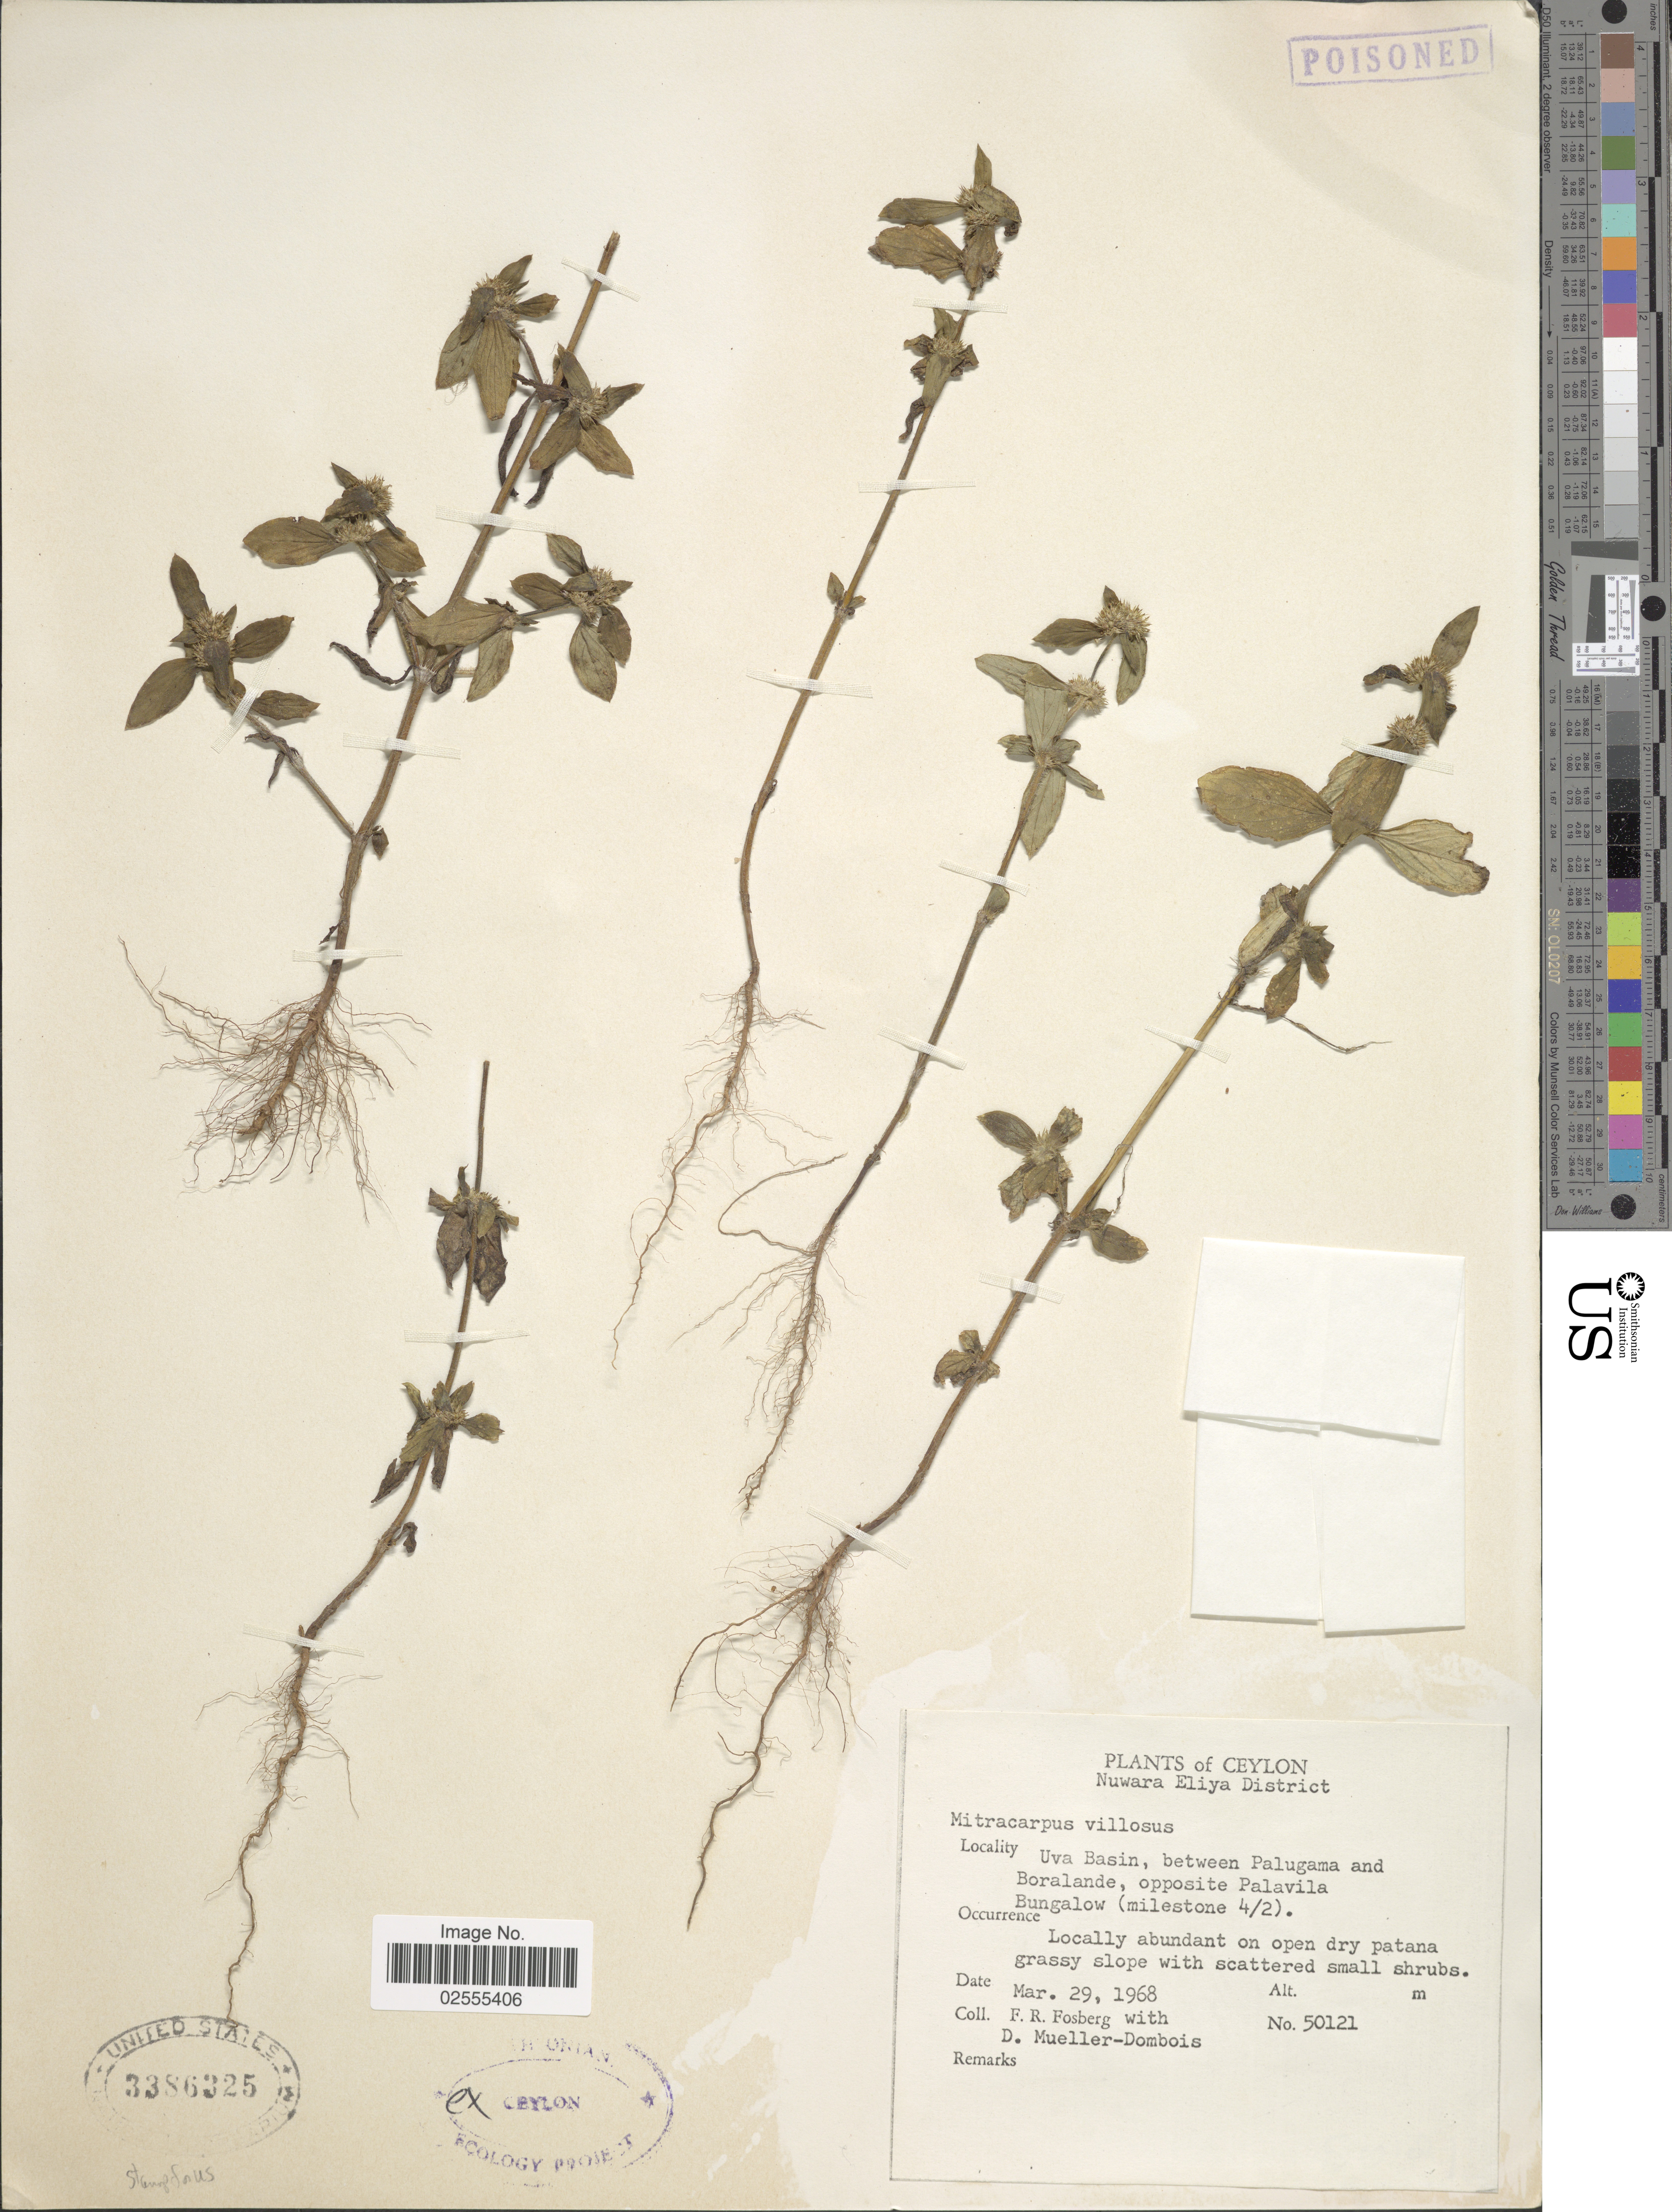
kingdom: Plantae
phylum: Tracheophyta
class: Magnoliopsida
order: Gentianales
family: Rubiaceae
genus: Mitracarpus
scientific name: Mitracarpus hirtus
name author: (L.) DC.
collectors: F. R. Fosberg & D. Mueller-Dombois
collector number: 50121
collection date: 1968-03-29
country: Sri Lanka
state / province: Uva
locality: Ceylon, Nuwara Eliya District. Uva Basin, between Palugama and Boralande, opposite Palavila Bungalow (milestone 4/2)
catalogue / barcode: US 3386325